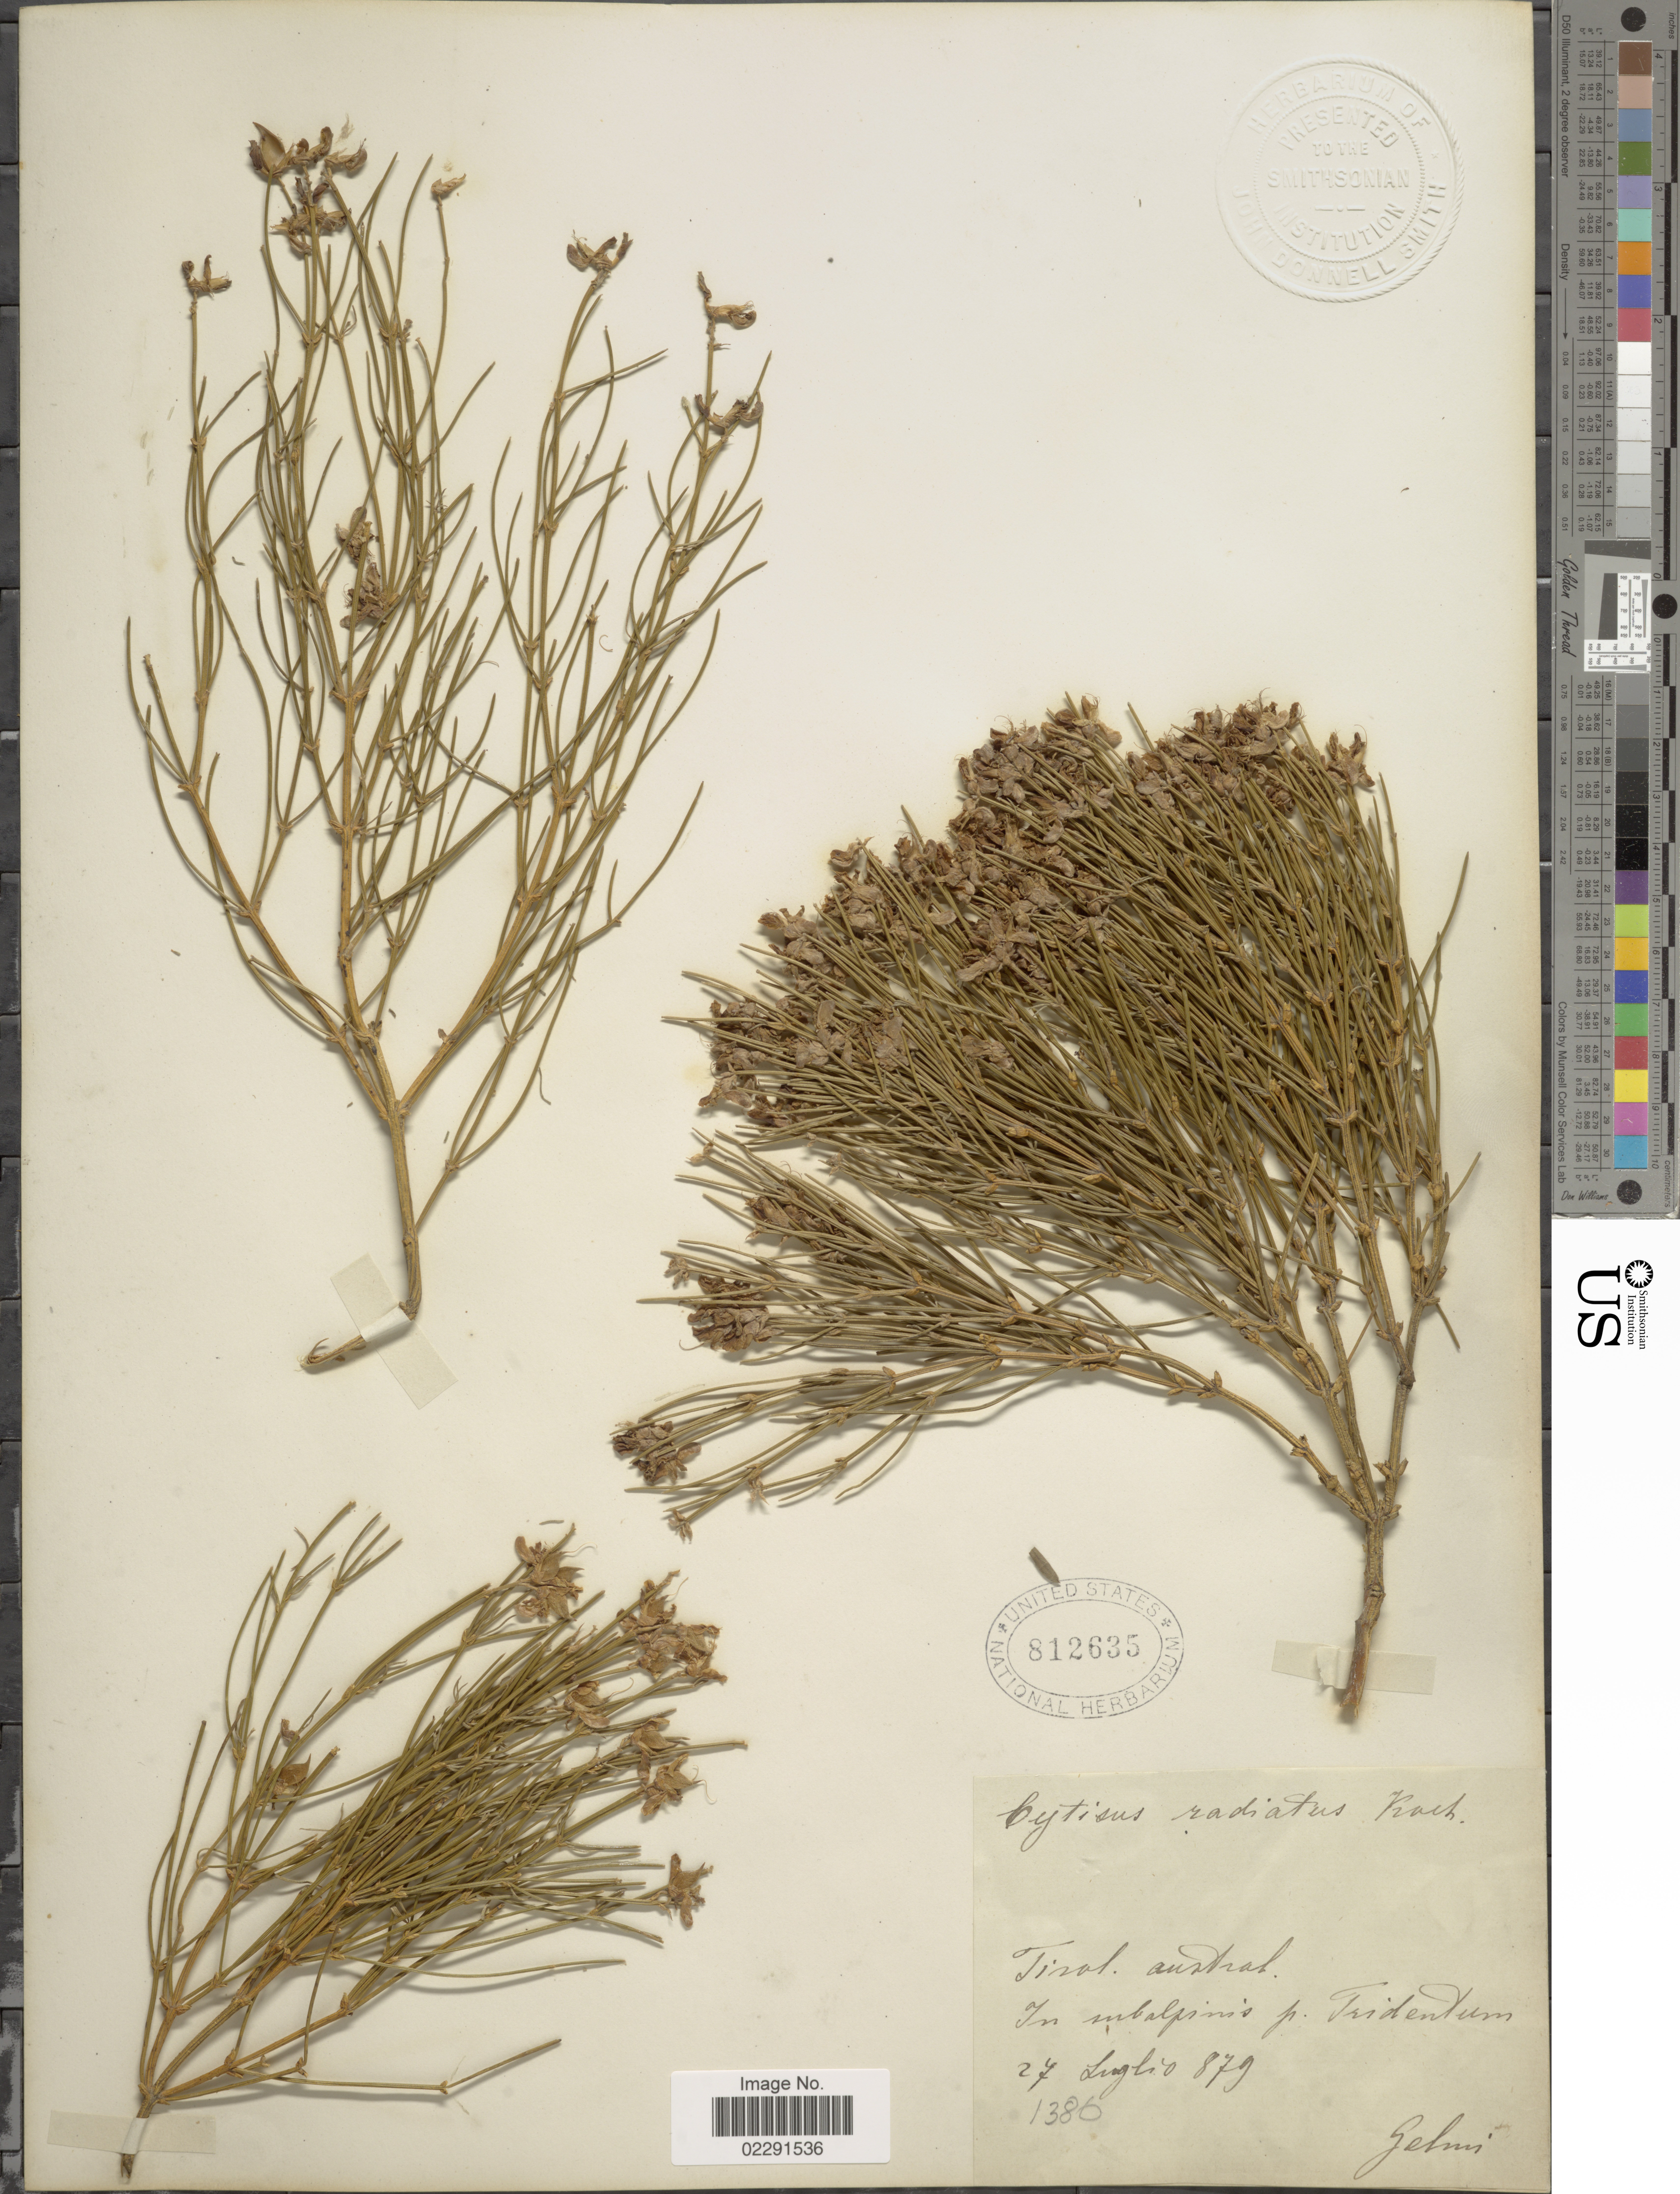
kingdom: Plantae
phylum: Tracheophyta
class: Magnoliopsida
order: Fabales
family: Fabaceae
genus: Genista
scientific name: Genista radiata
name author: (L.) Scop.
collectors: -. Gelmi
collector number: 1386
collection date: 1879-07-27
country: Italy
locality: Tirol Austral., in subalpine p. Tridentum.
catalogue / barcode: US 812635